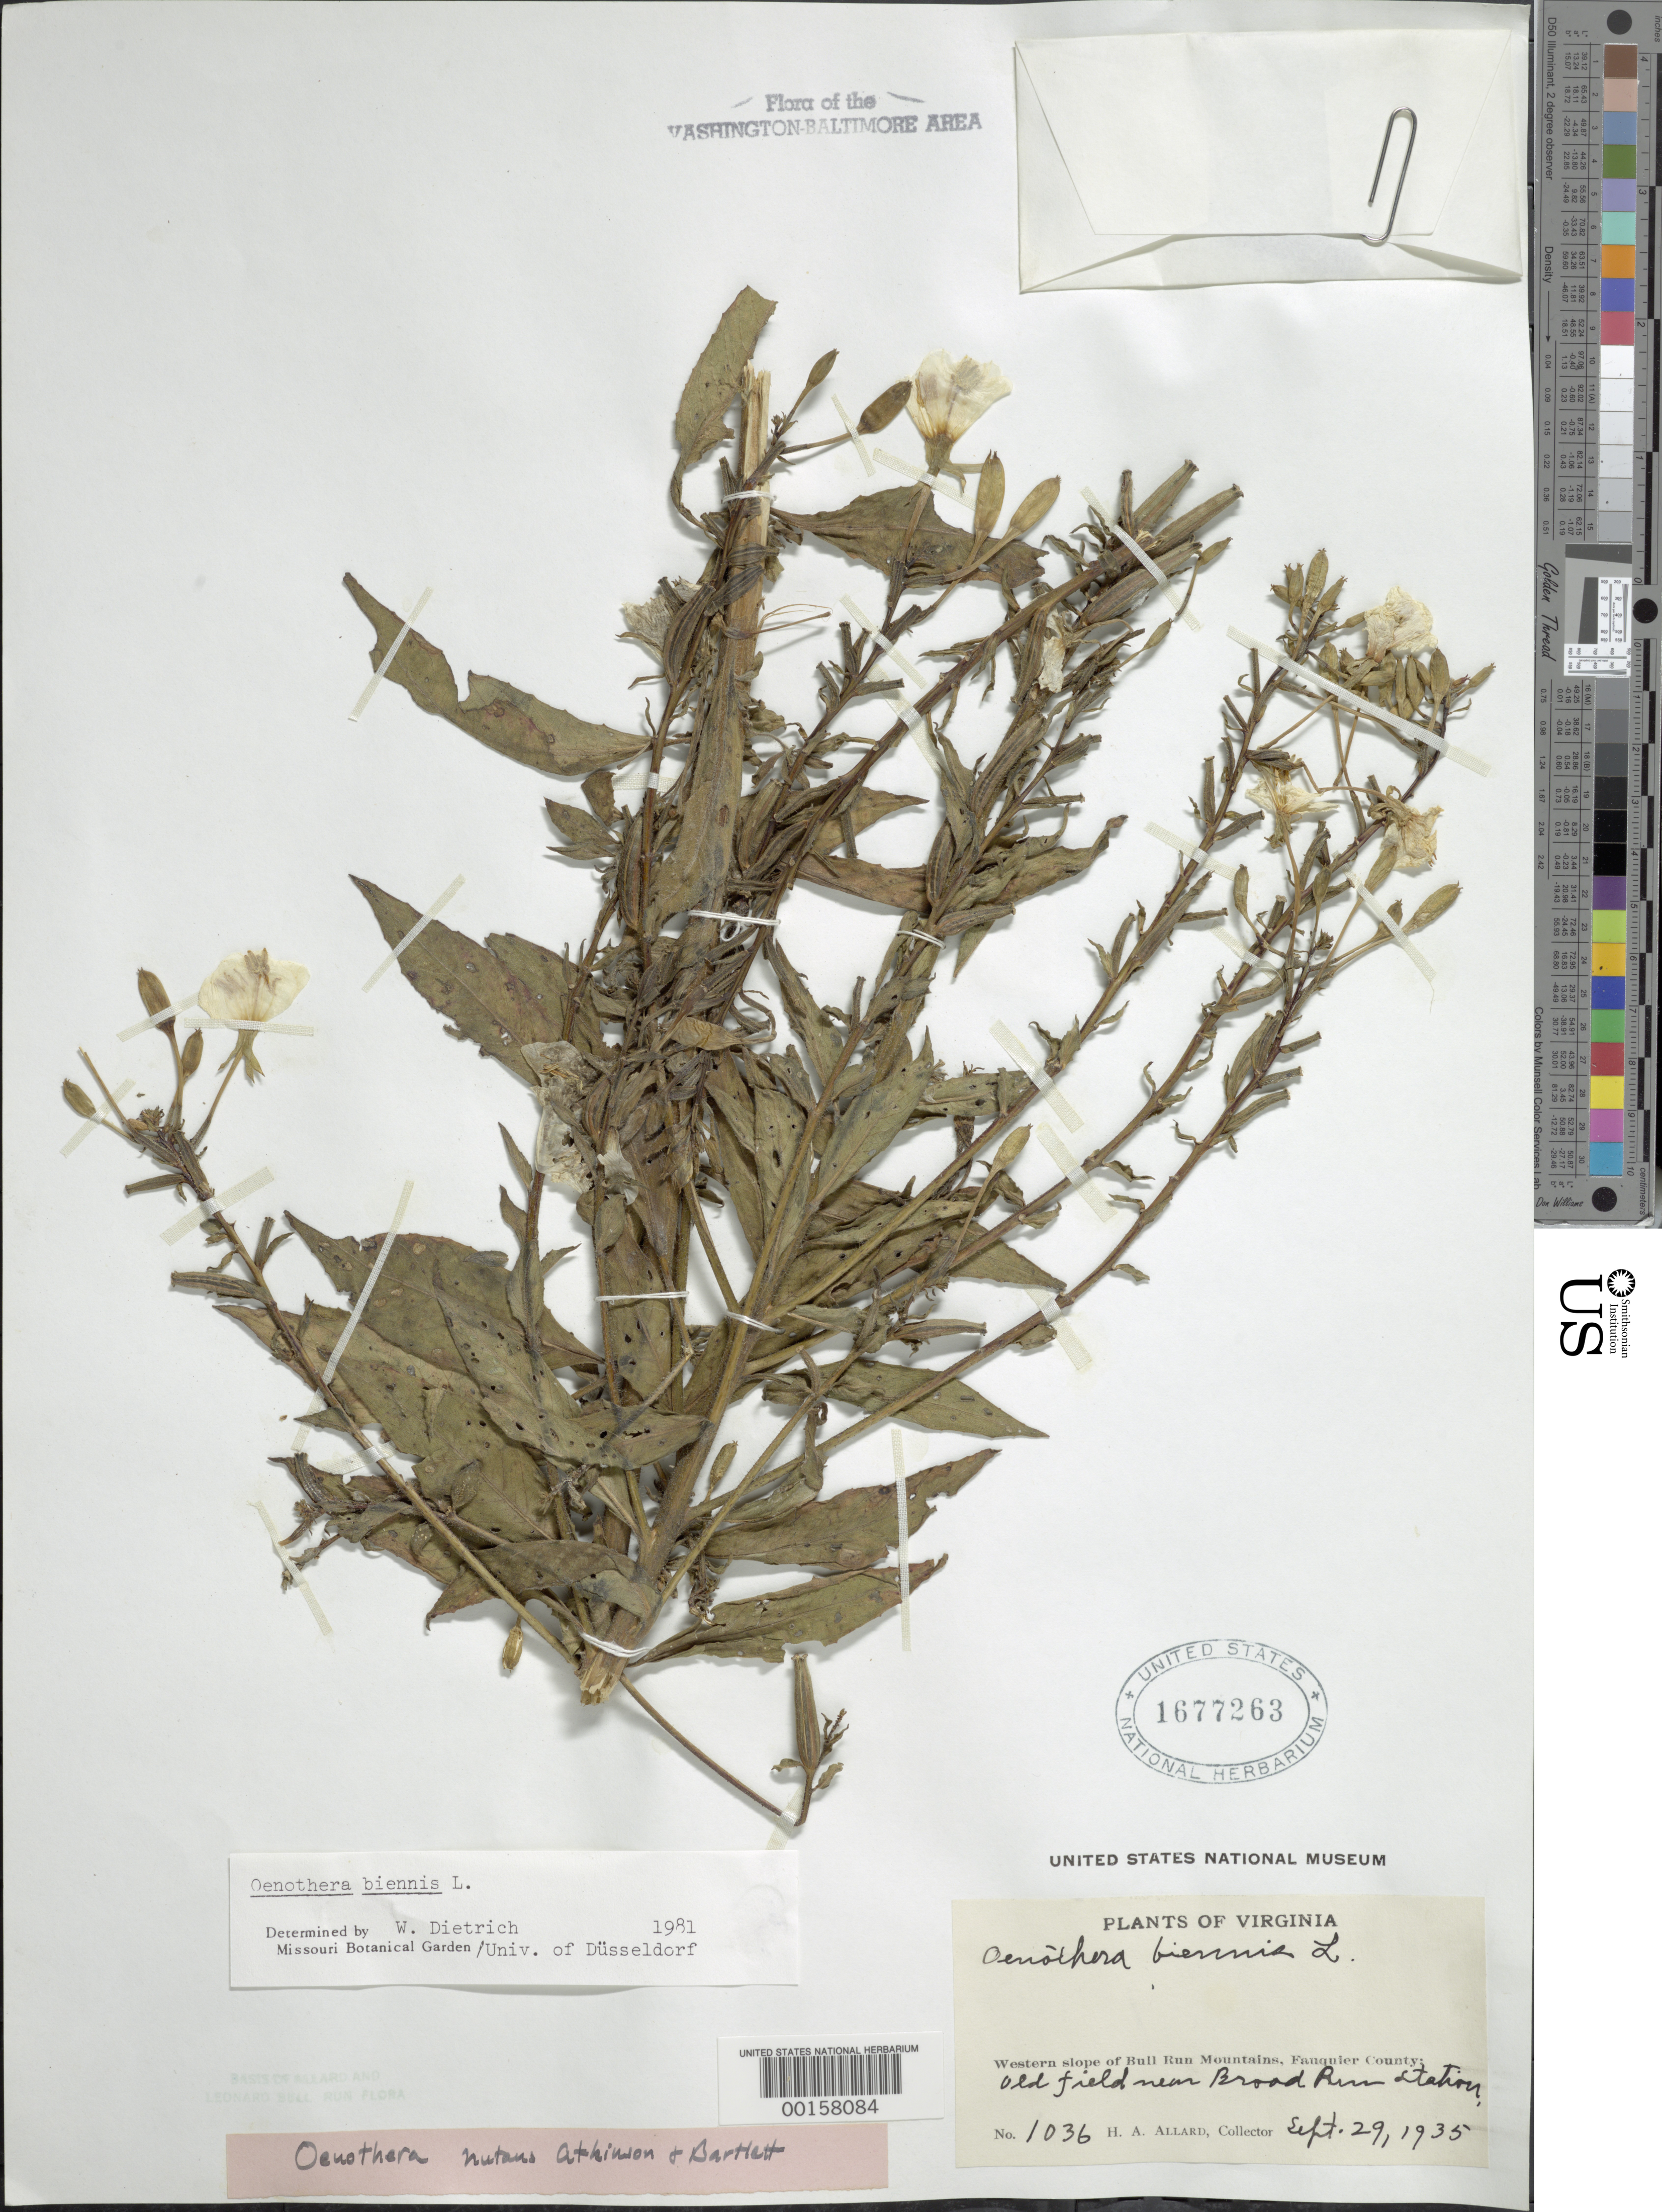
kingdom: Plantae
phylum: Tracheophyta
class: Magnoliopsida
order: Myrtales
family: Onagraceae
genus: Oenothera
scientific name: Oenothera biennis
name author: L.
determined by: Dietrich, W.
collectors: H. A. Allard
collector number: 1036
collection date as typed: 29 Sep 1935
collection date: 1935-09-29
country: United States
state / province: Virginia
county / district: Fauquier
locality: Near Broad Run Station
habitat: Old field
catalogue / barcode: US 1677263